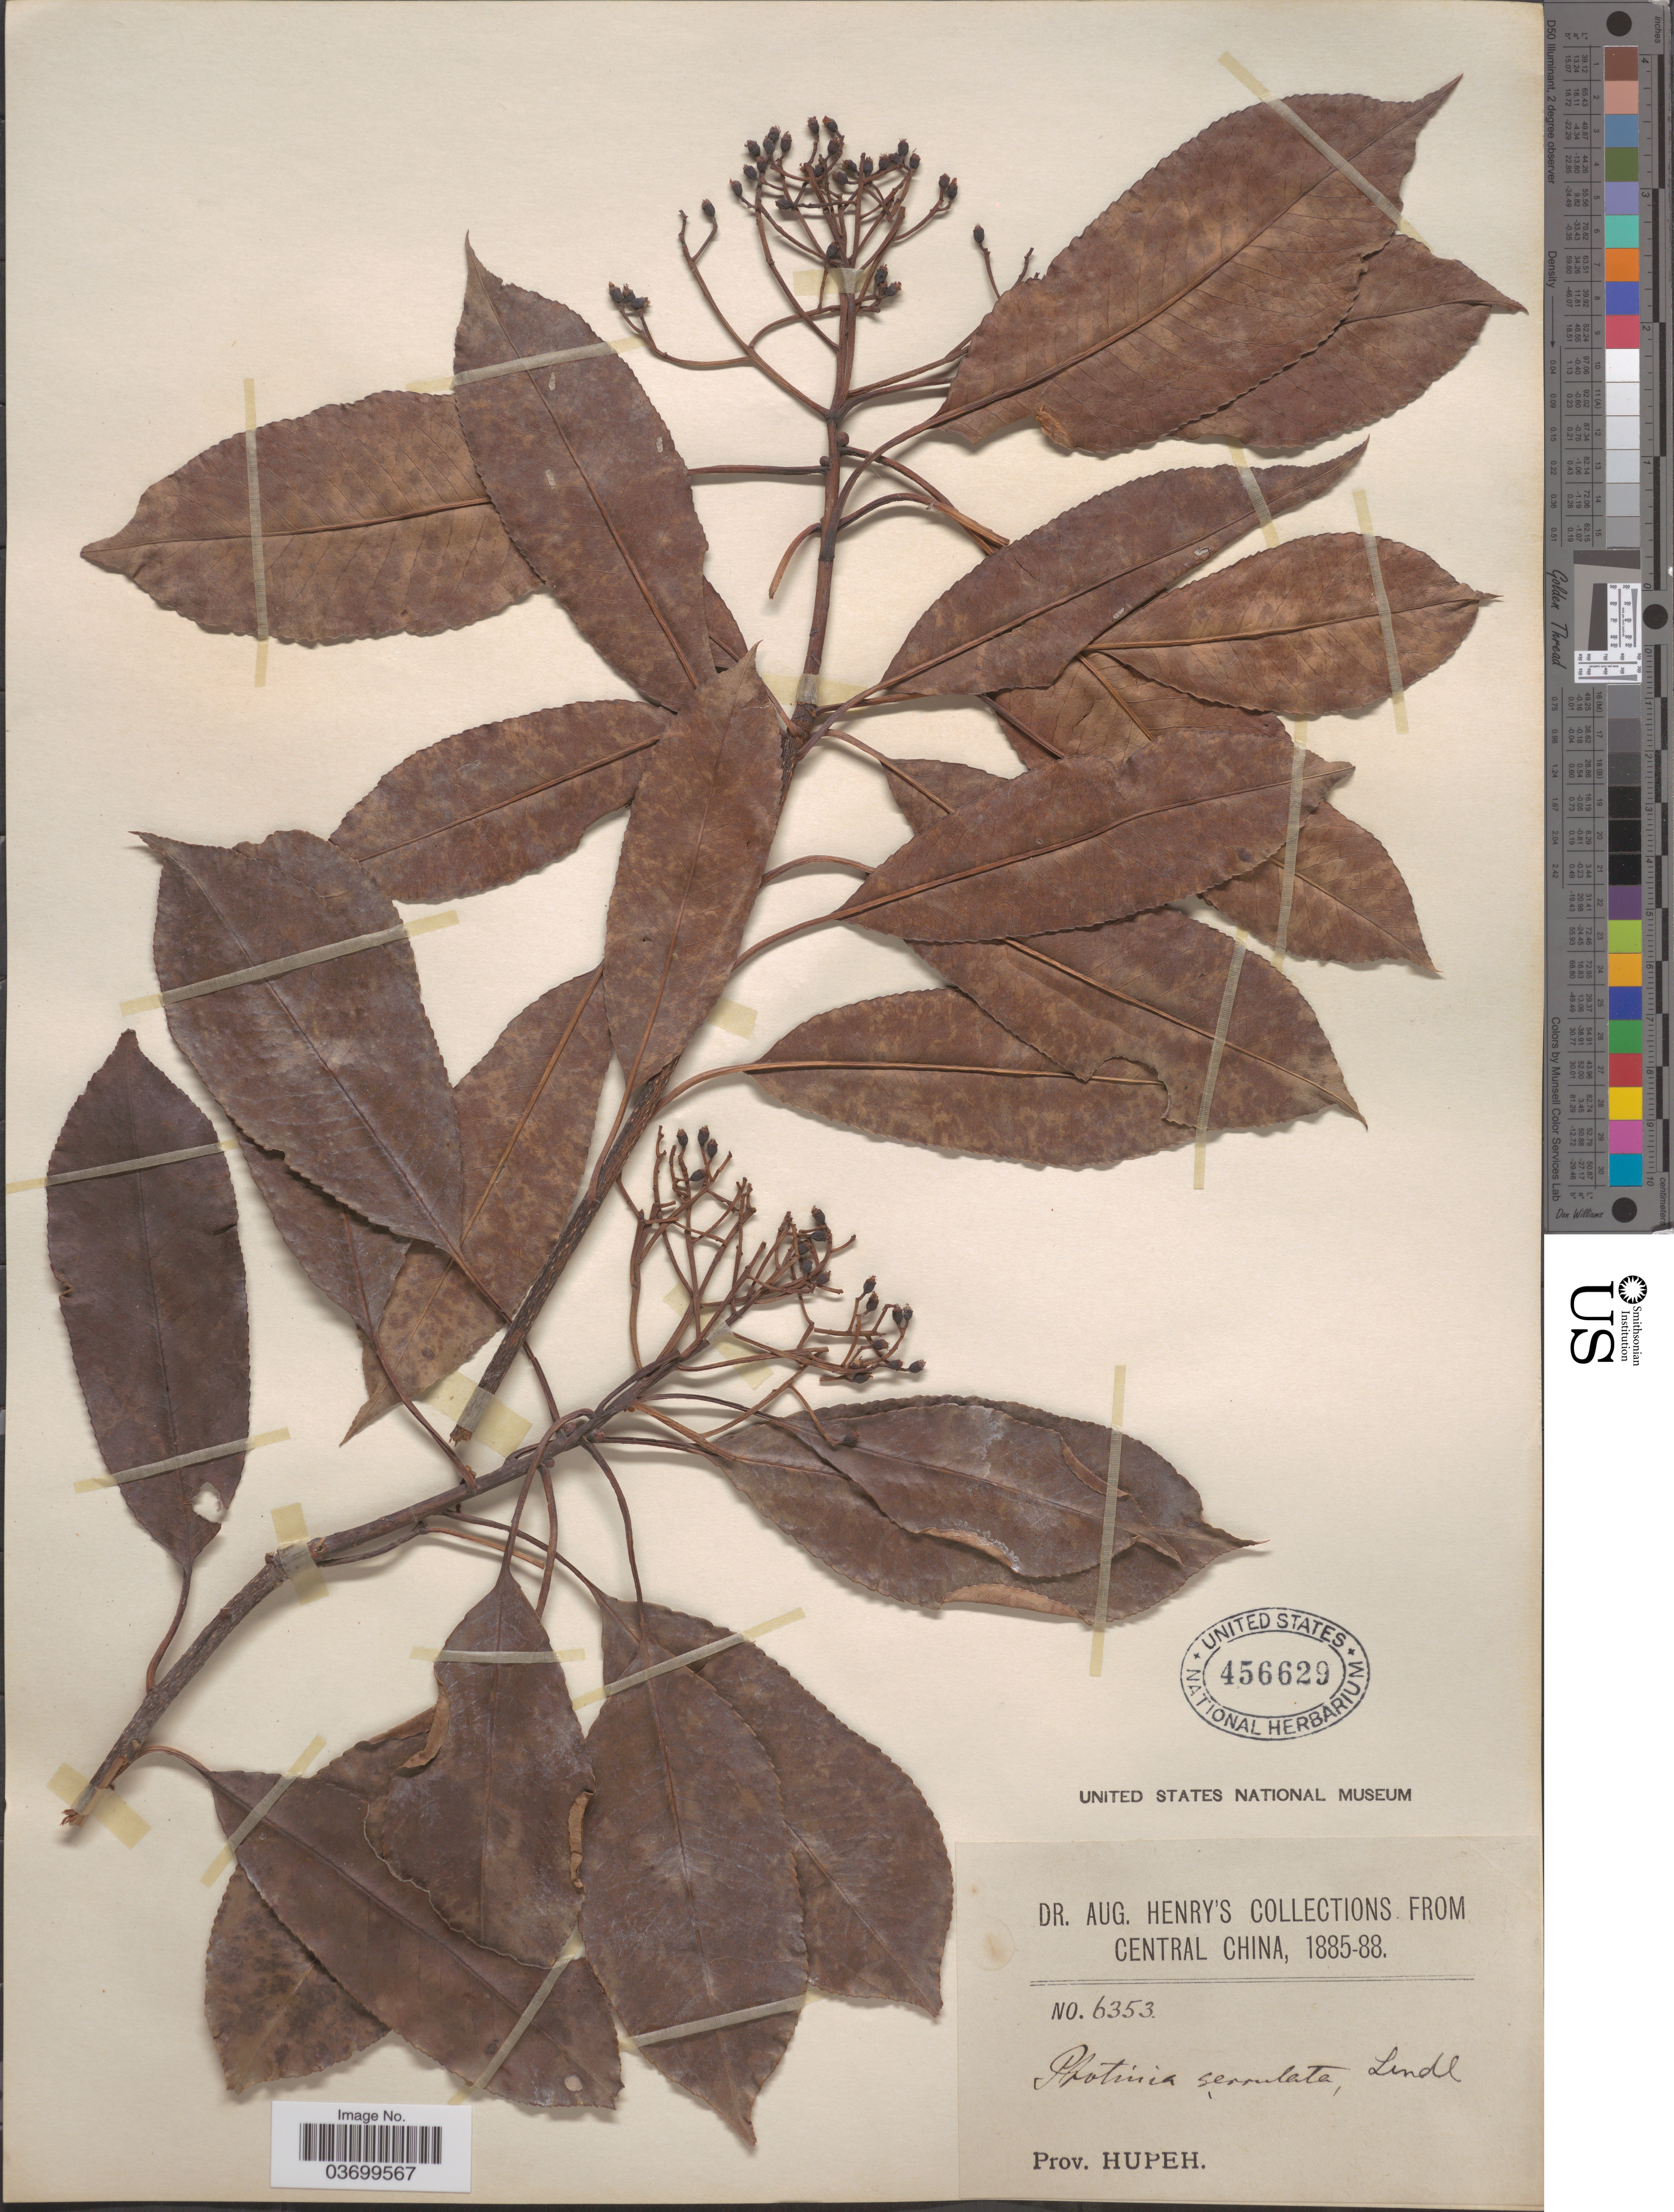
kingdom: Plantae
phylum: Tracheophyta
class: Magnoliopsida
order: Rosales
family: Rosaceae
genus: Photinia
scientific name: Photinia serrulata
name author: Franch. & Sav.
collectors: A. Henry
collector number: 6353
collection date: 1885/1888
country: China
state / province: Hubei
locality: Central China. Prov. Hupeh.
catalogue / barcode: US 456629